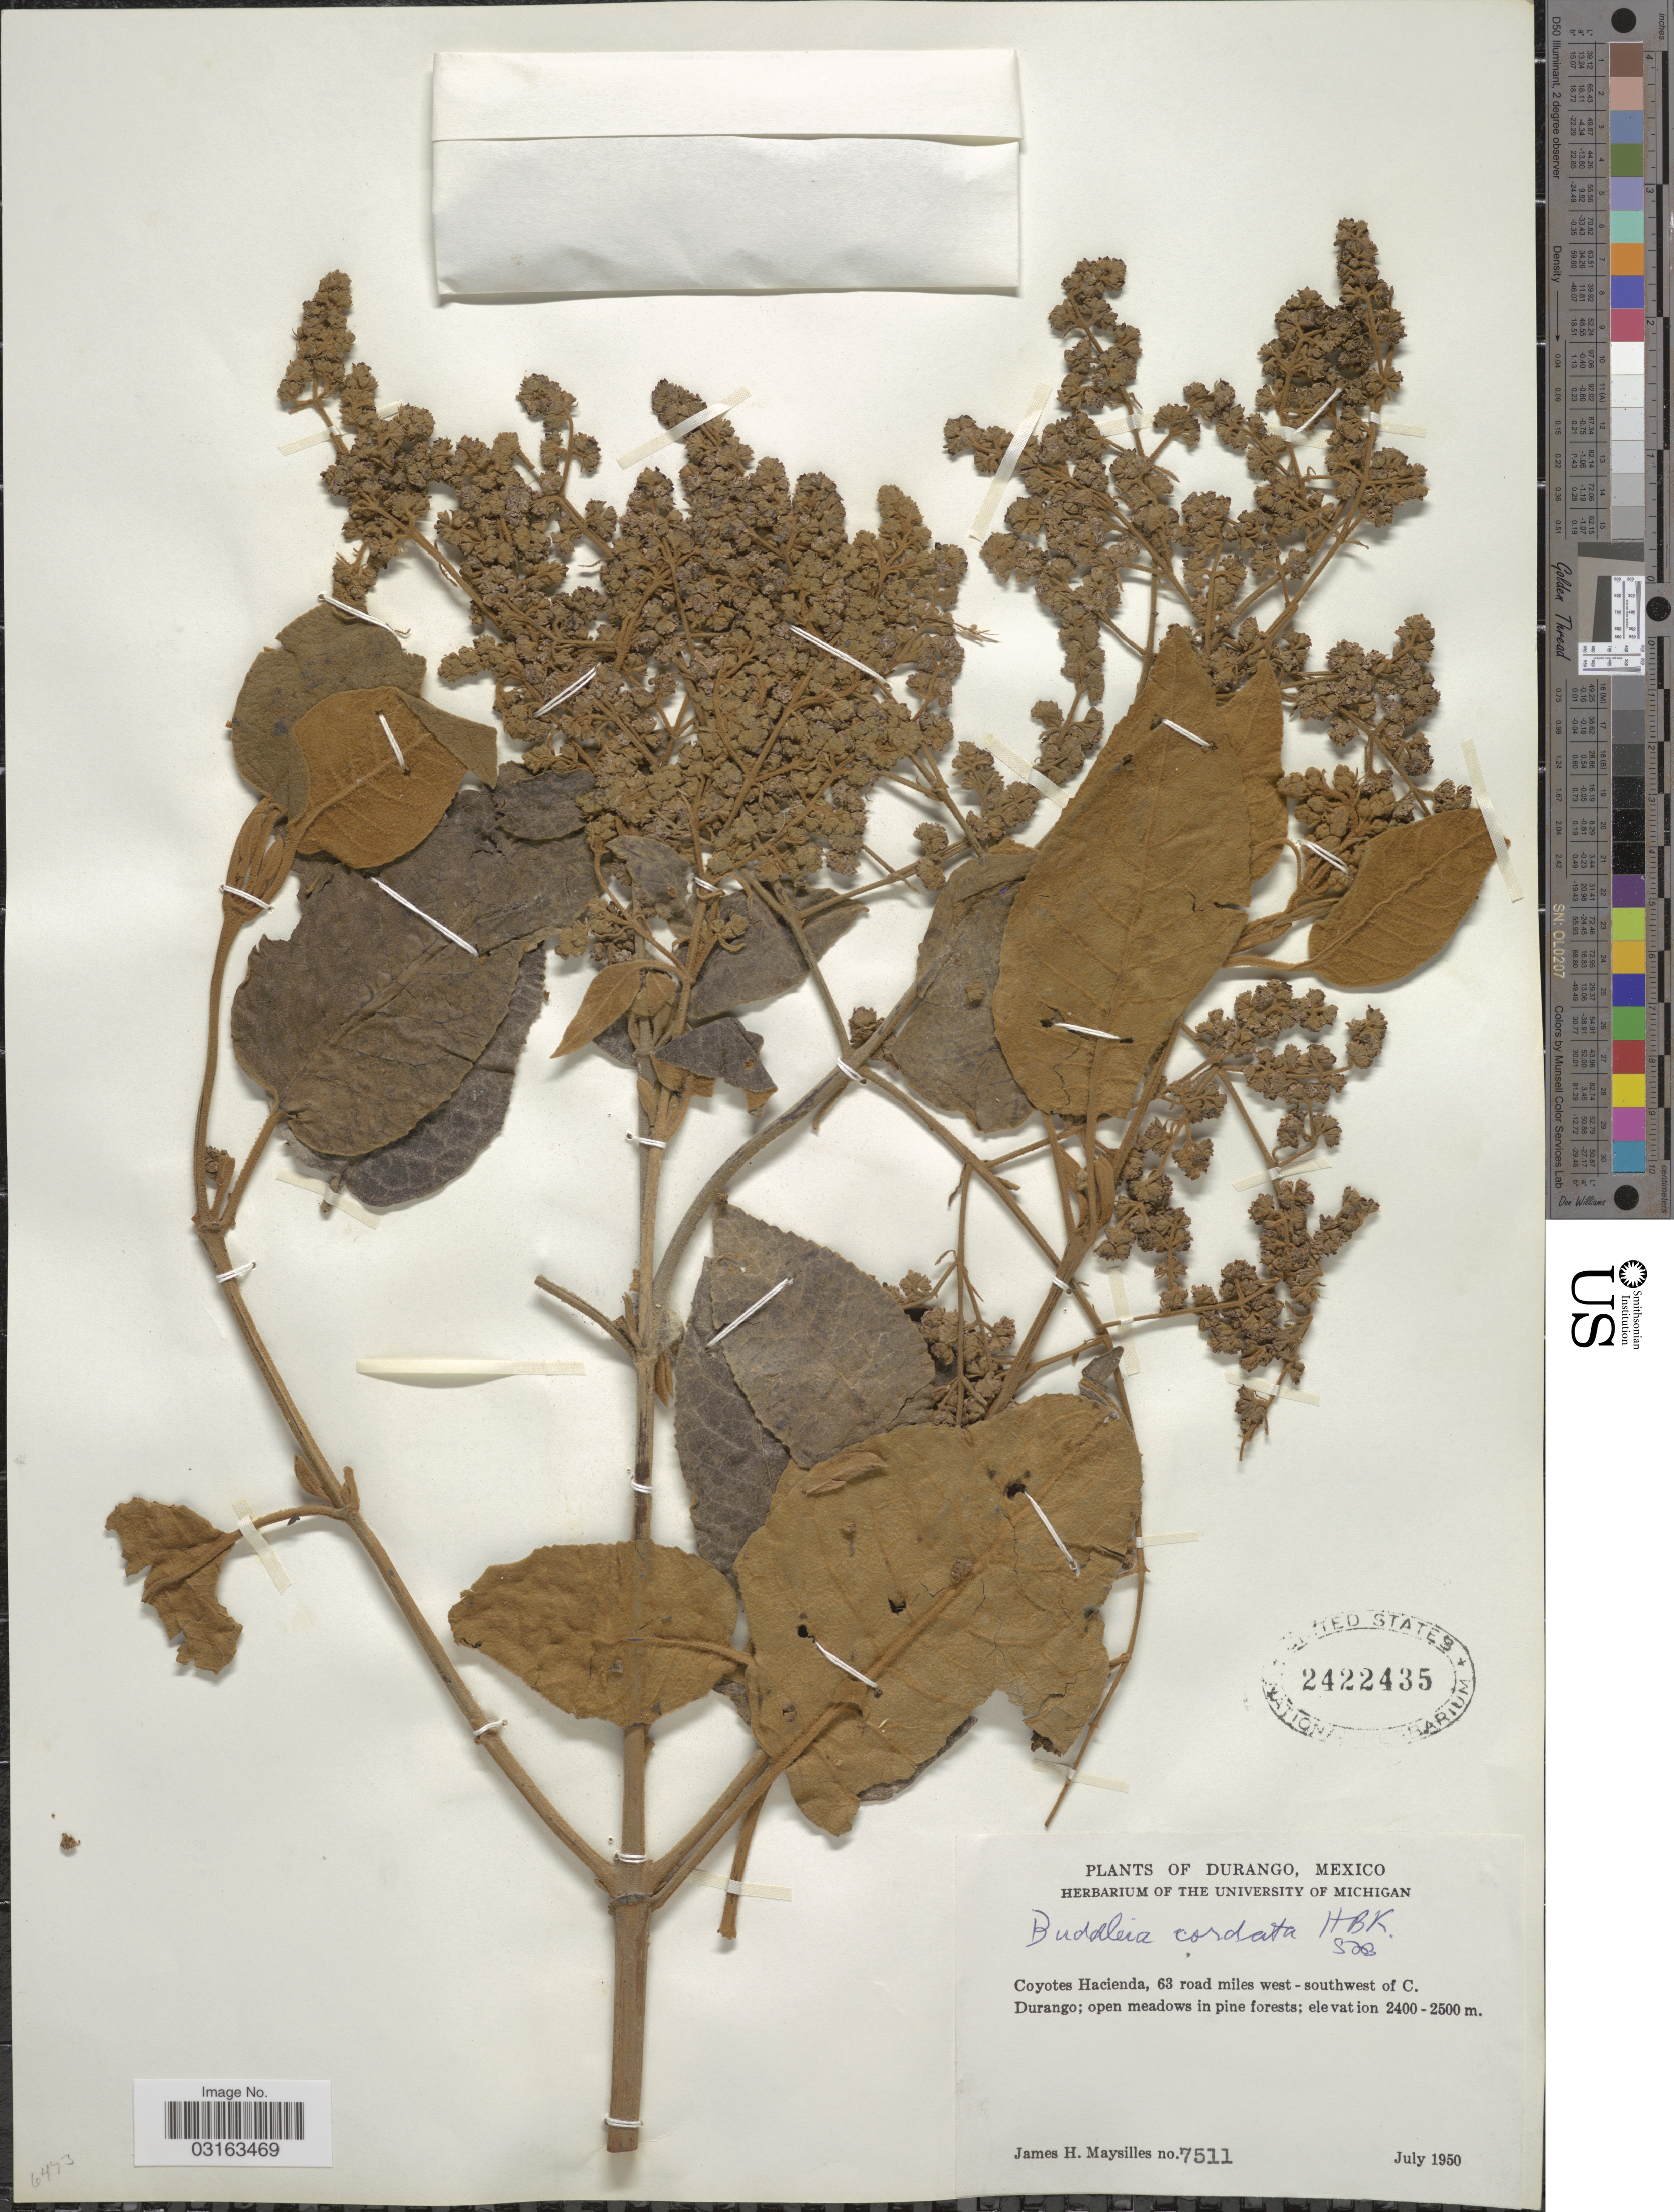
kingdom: Plantae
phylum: Tracheophyta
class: Magnoliopsida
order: Lamiales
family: Scrophulariaceae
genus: Buddleja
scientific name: Buddleja cordata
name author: Kunth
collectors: J. Maysilles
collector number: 7511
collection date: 1950-07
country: Mexico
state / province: Durango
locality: Coyotes Hacienda, 63 road miles west-southwest of C. Durango.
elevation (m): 2400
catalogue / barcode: US 2422435